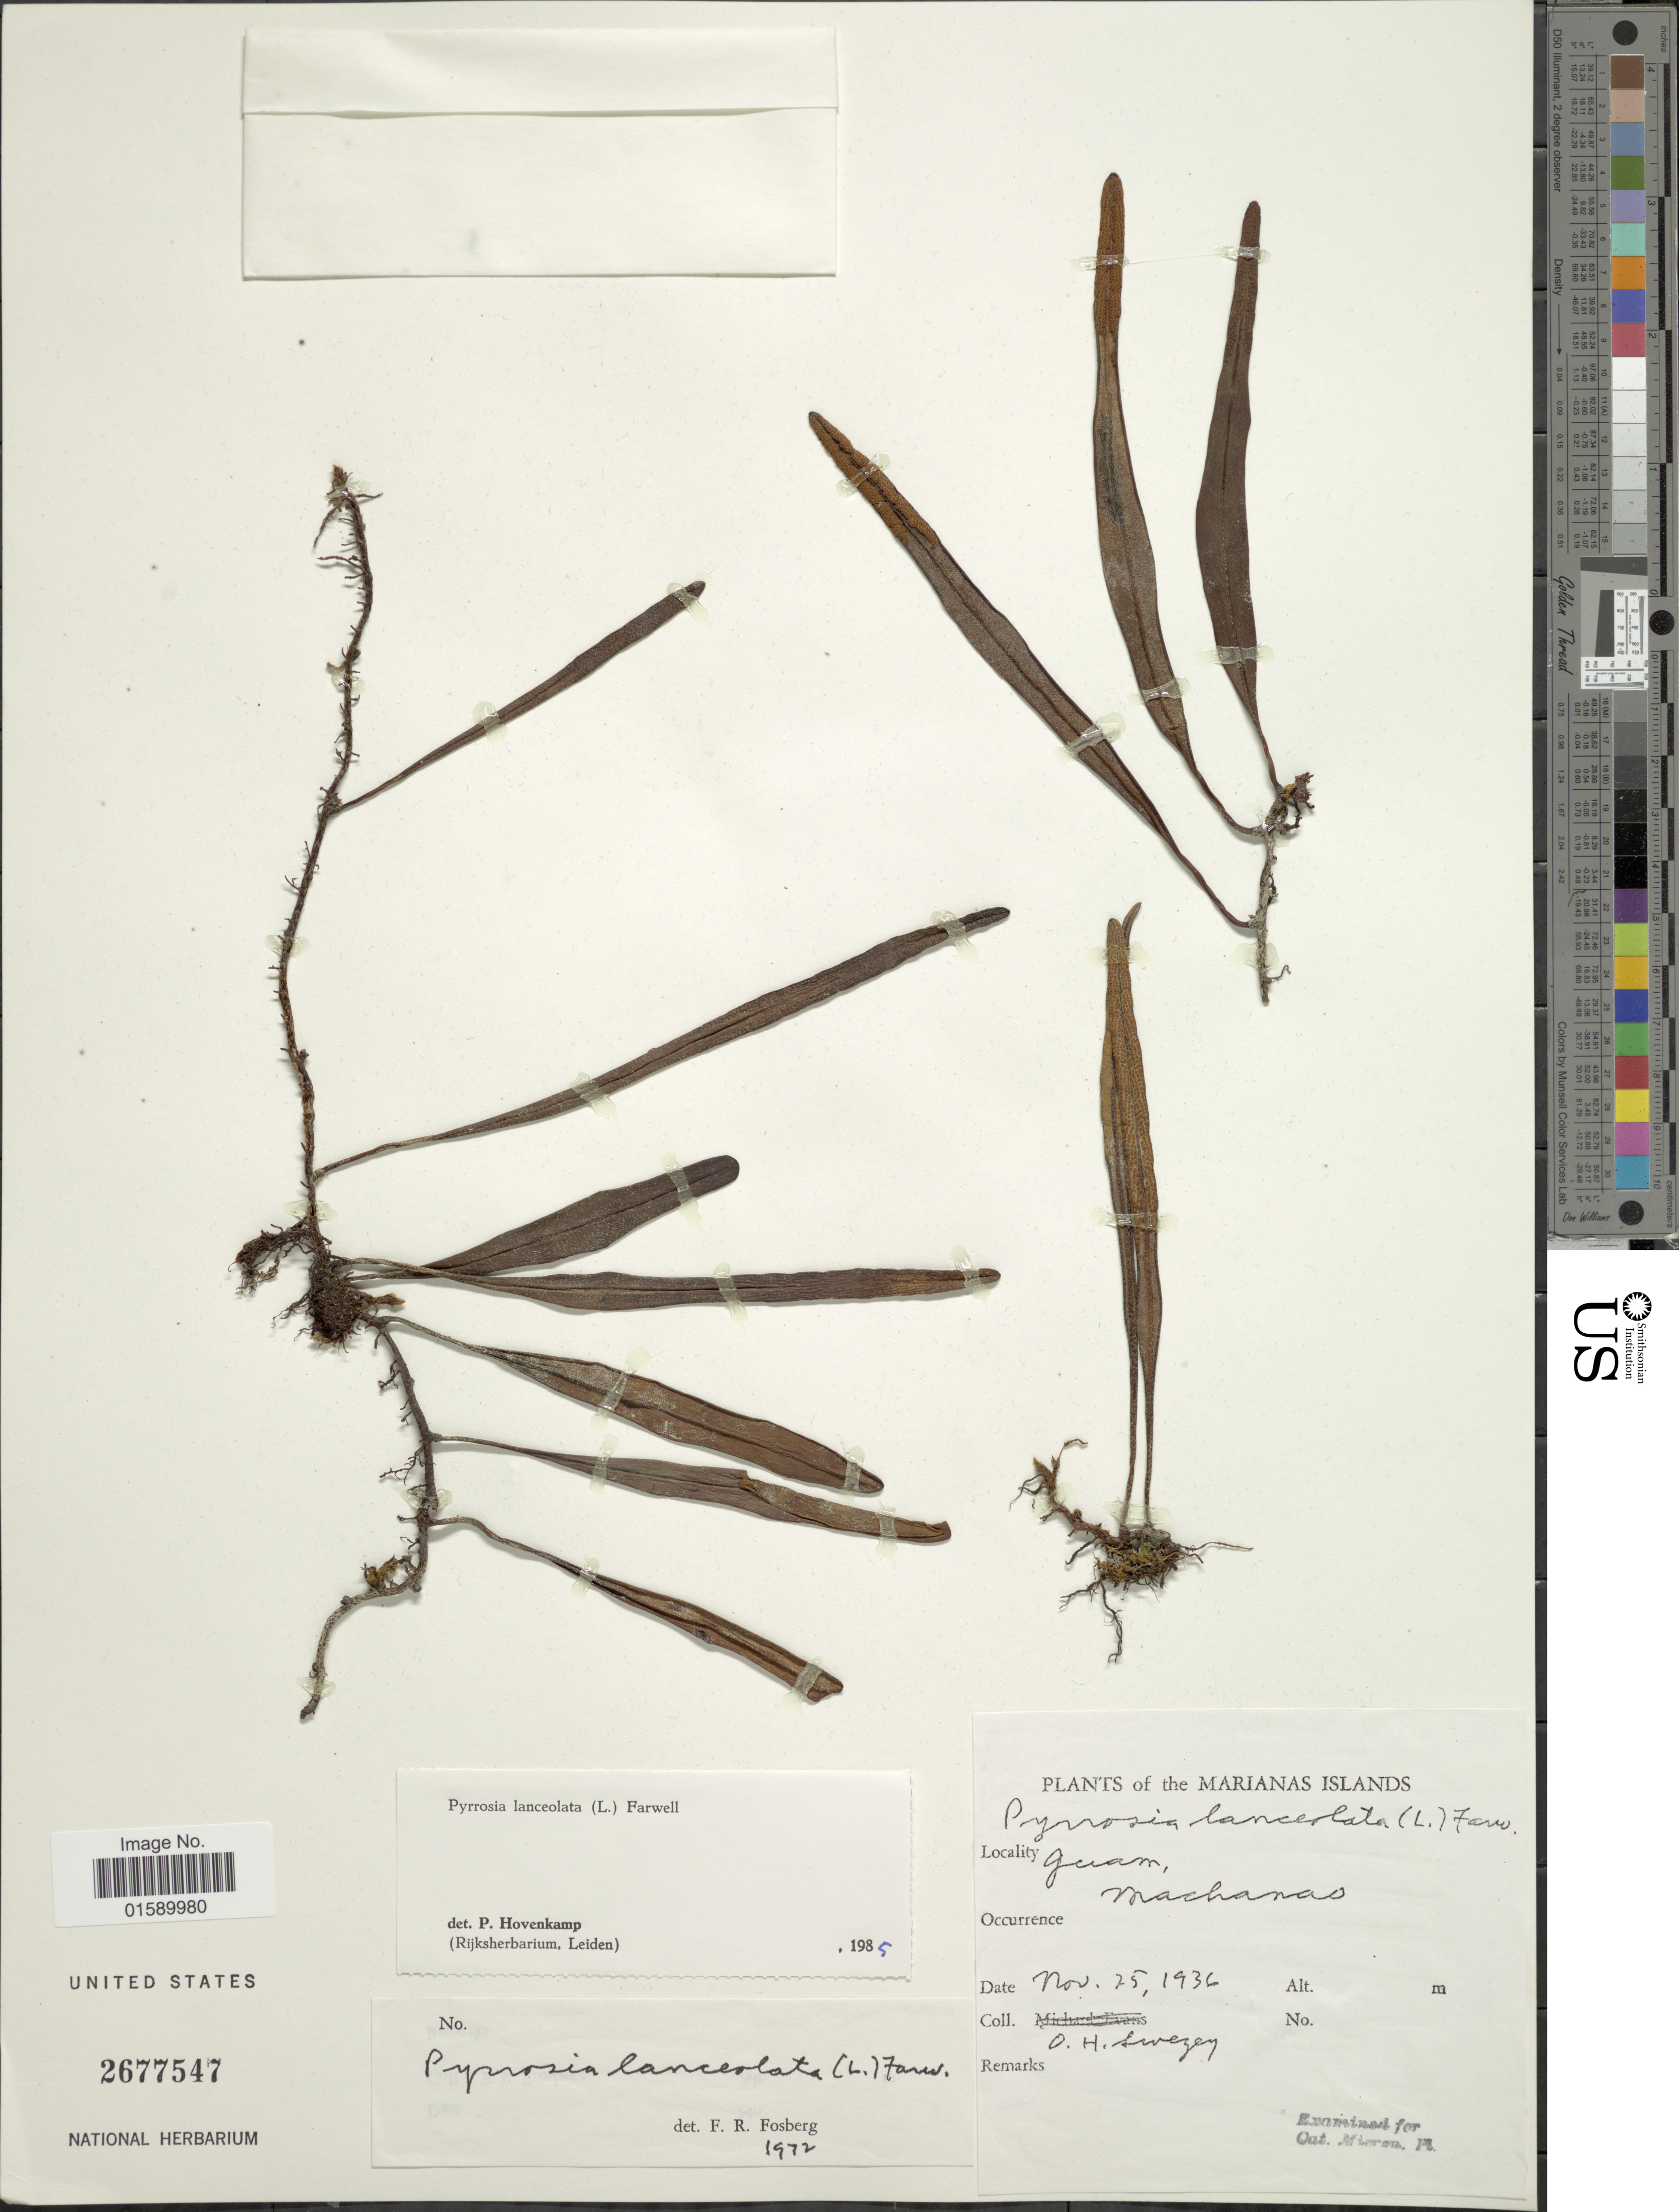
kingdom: Plantae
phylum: Tracheophyta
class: Polypodiopsida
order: Polypodiales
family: Polypodiaceae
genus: Pyrrosia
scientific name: Pyrrosia lanceolata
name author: (L.) Farw.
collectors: O. H. Swezey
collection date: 1936-11-25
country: Guam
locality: Marianas Islands, Guam Machanas. [interpreted]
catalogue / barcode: US 2677547